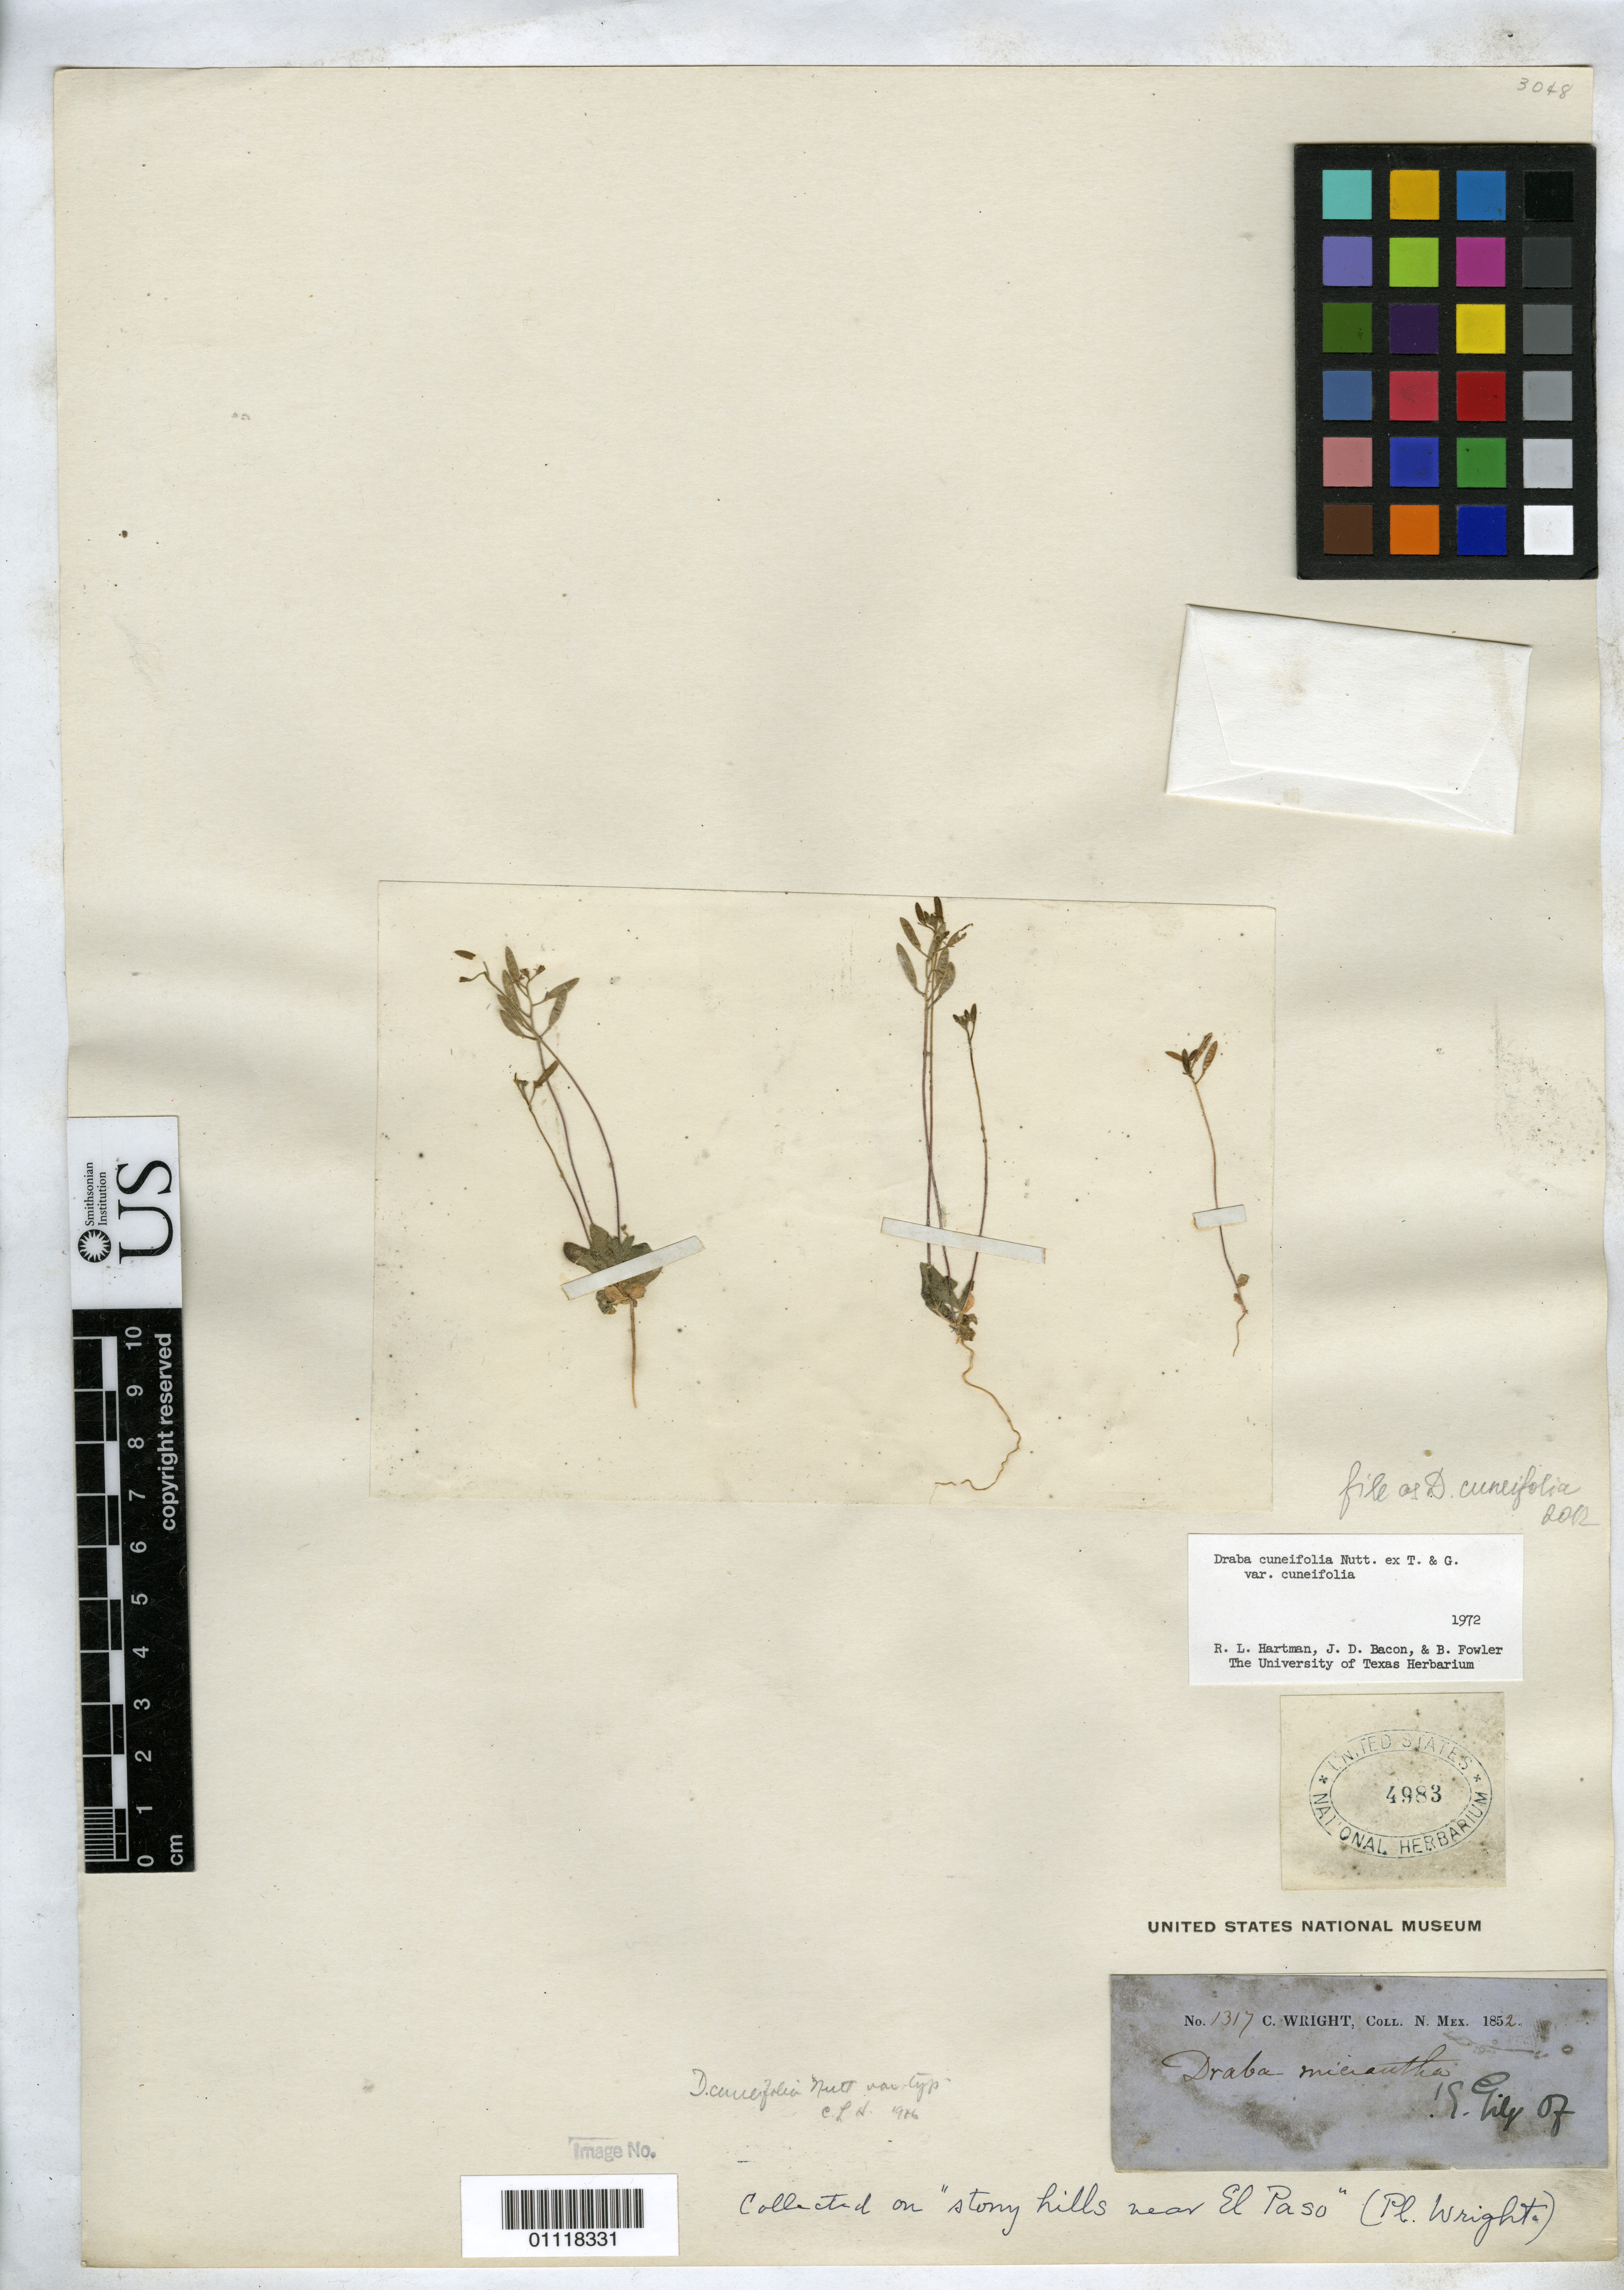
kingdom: Plantae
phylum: Tracheophyta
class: Magnoliopsida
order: Brassicales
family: Brassicaceae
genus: Draba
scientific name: Draba cuneifolia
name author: Nutt.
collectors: C. Wright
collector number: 1317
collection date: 1852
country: United States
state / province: Texas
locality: stony hills near El Paso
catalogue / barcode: US 4983